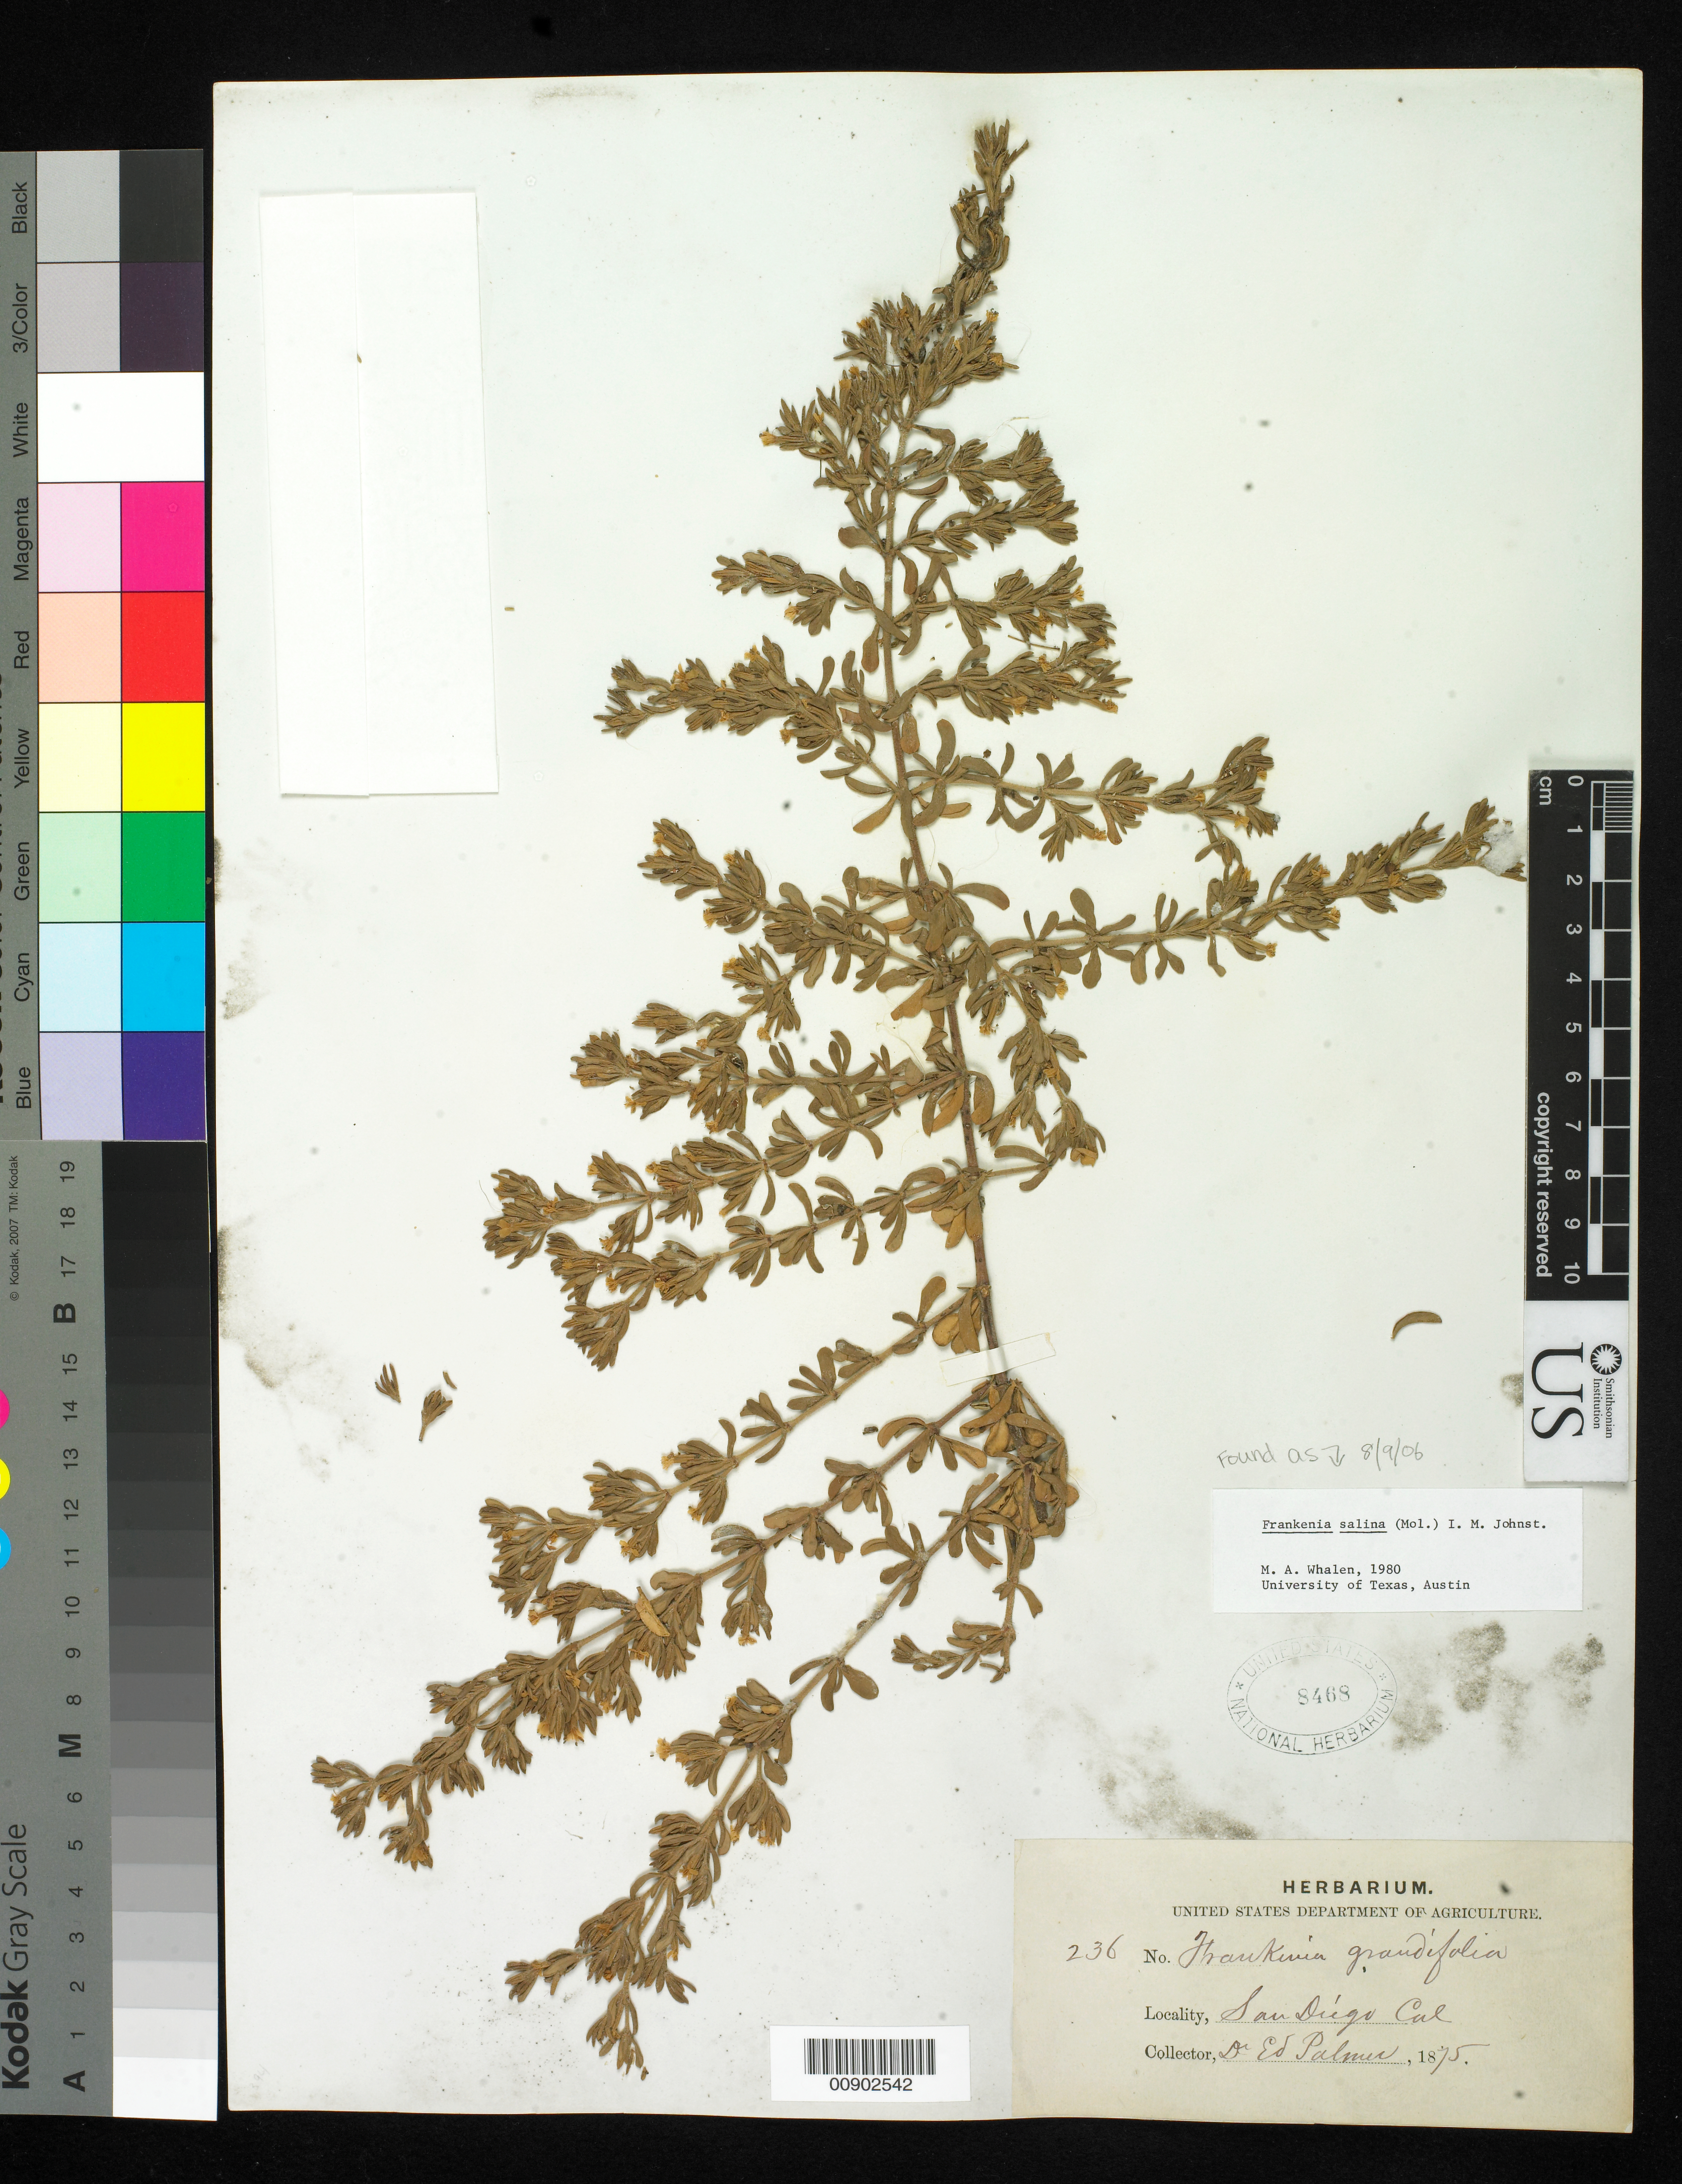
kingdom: Plantae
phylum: Tracheophyta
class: Magnoliopsida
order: Caryophyllales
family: Frankeniaceae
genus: Frankenia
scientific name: Frankenia salina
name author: (Molina) I.M. Johnst.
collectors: E. Palmer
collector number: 236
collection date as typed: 1875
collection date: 1875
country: United States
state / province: California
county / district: San Diego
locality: San Diego, California.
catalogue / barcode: US 8468